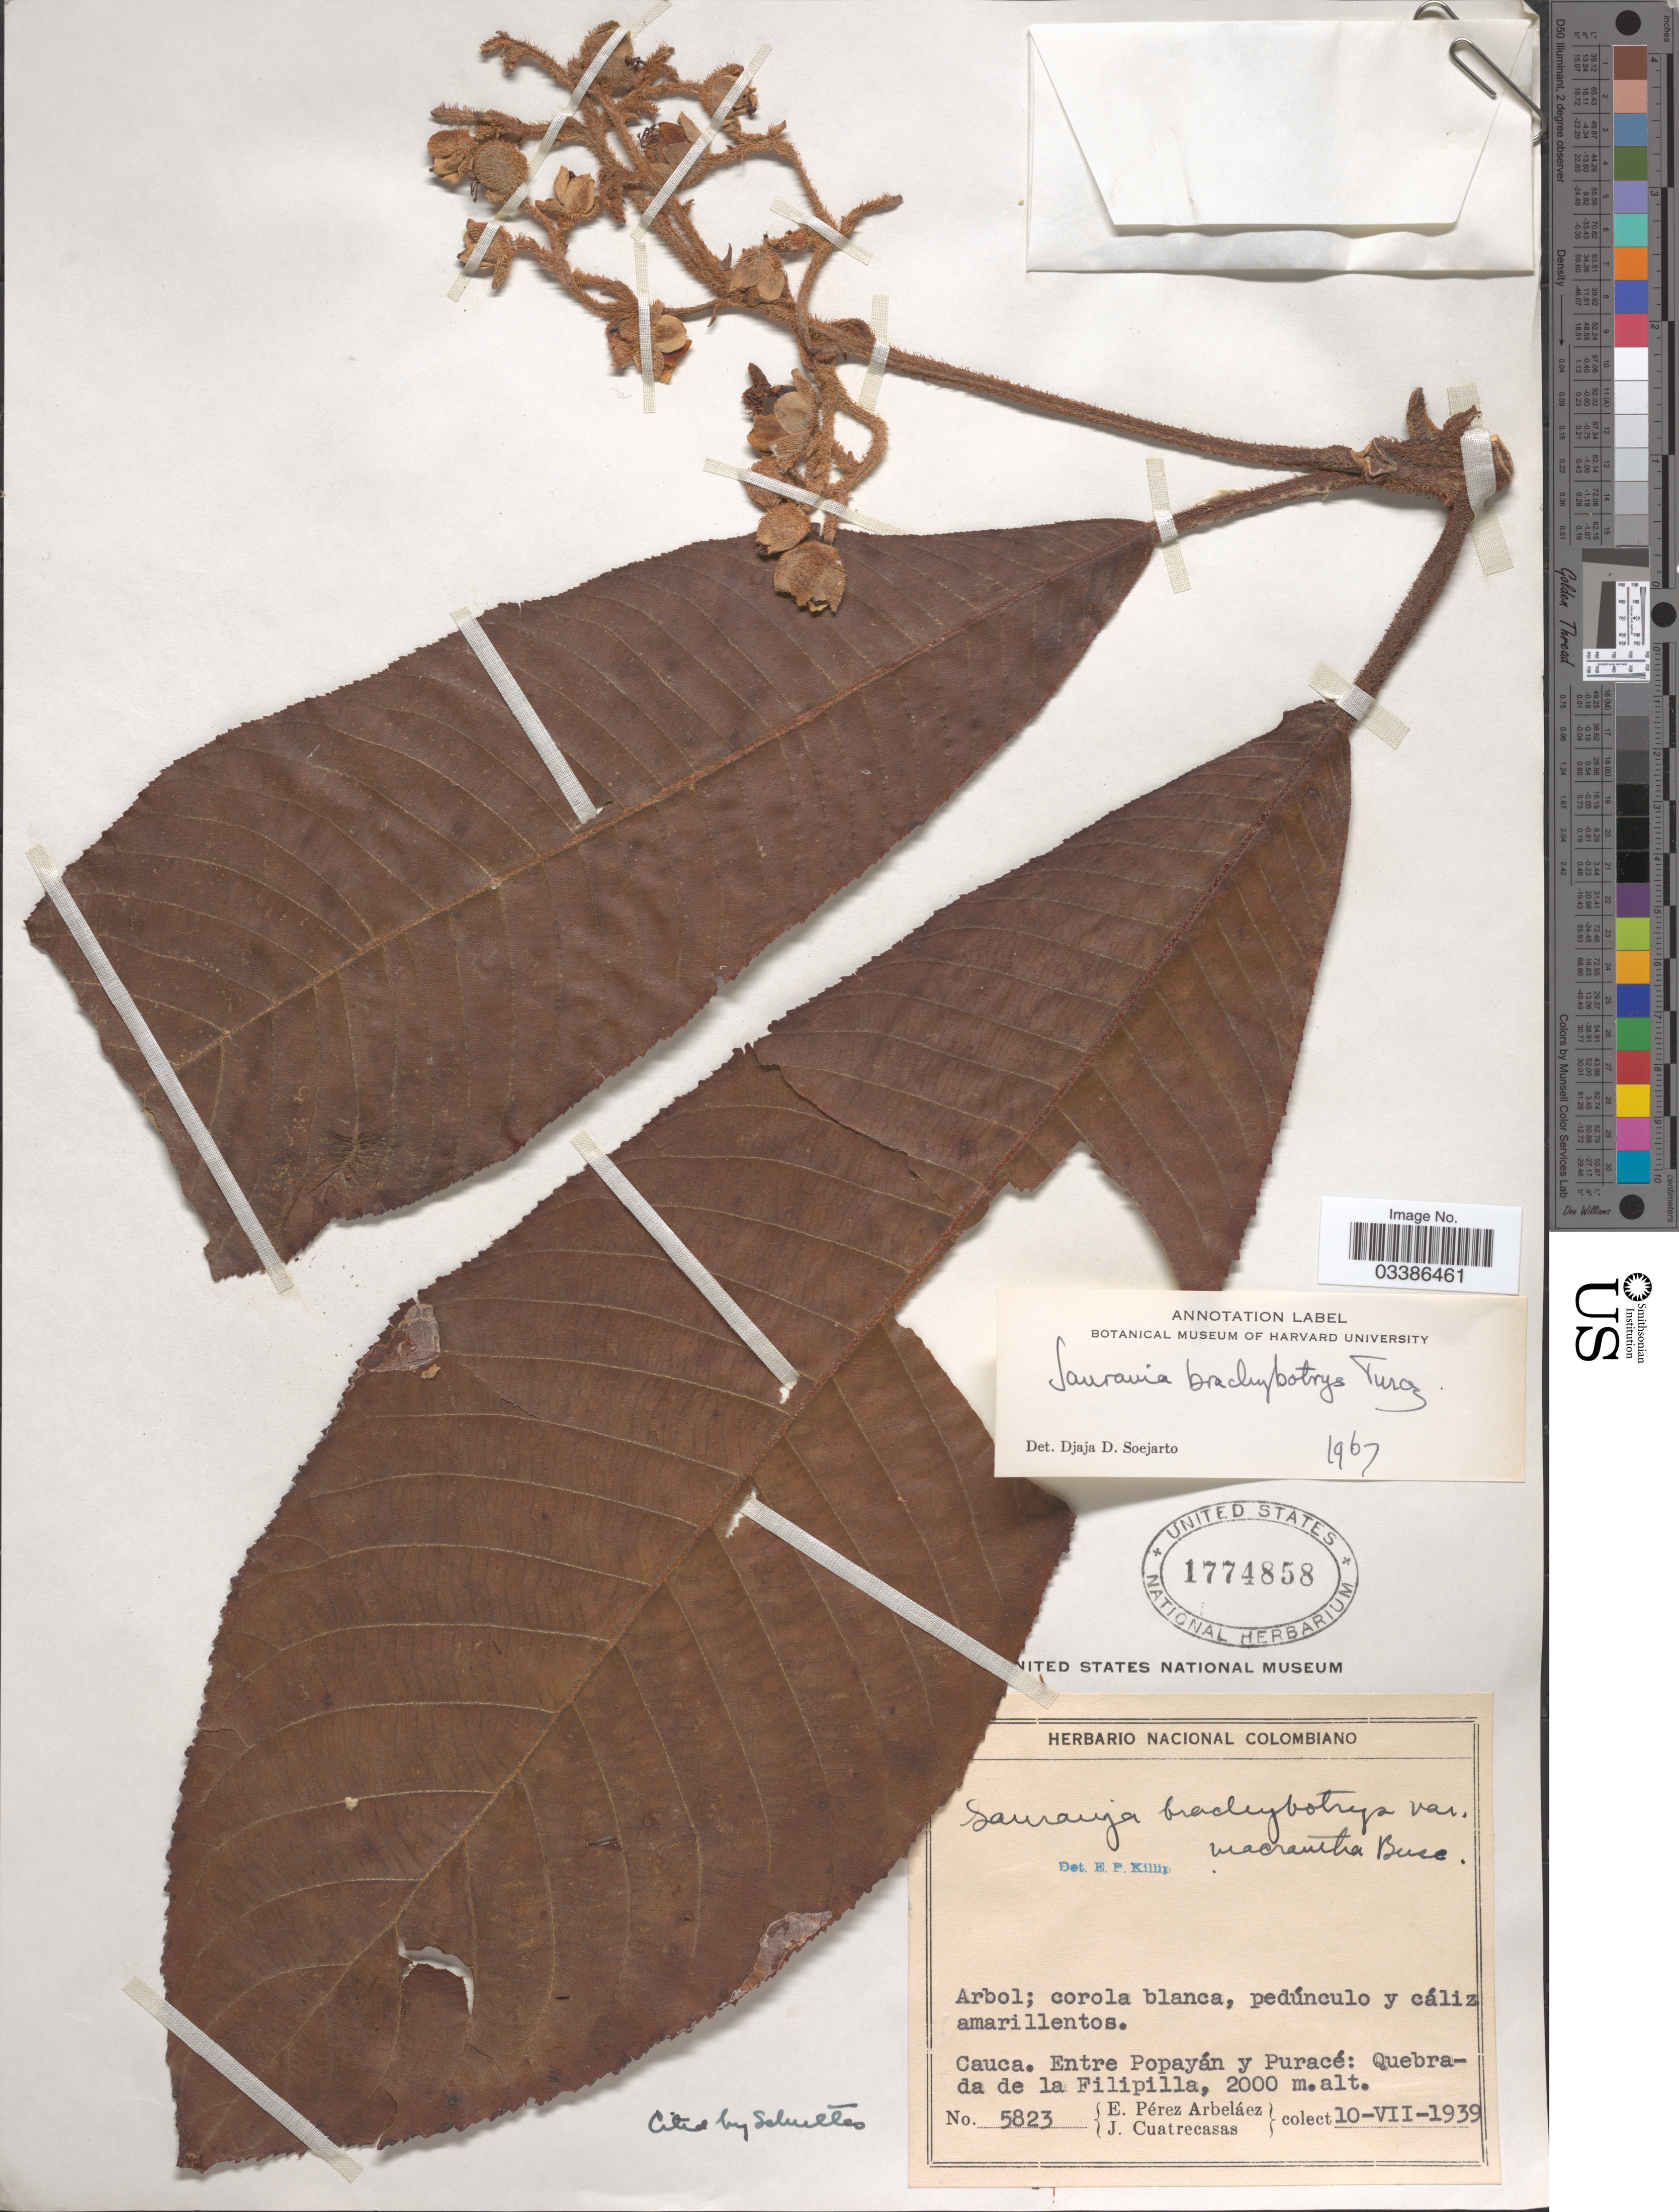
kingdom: Plantae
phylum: Tracheophyta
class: Magnoliopsida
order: Ericales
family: Actinidiaceae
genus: Saurauia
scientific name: Saurauia brachybotrys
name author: Turcz.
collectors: E. Pérez Arbeláez & J. Cuatrecasas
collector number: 5823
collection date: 1939-07-10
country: Colombia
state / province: Cauca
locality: Entre Popayán y Puracé: Quebrada de la Filipilla.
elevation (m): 2000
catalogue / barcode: US 1774858